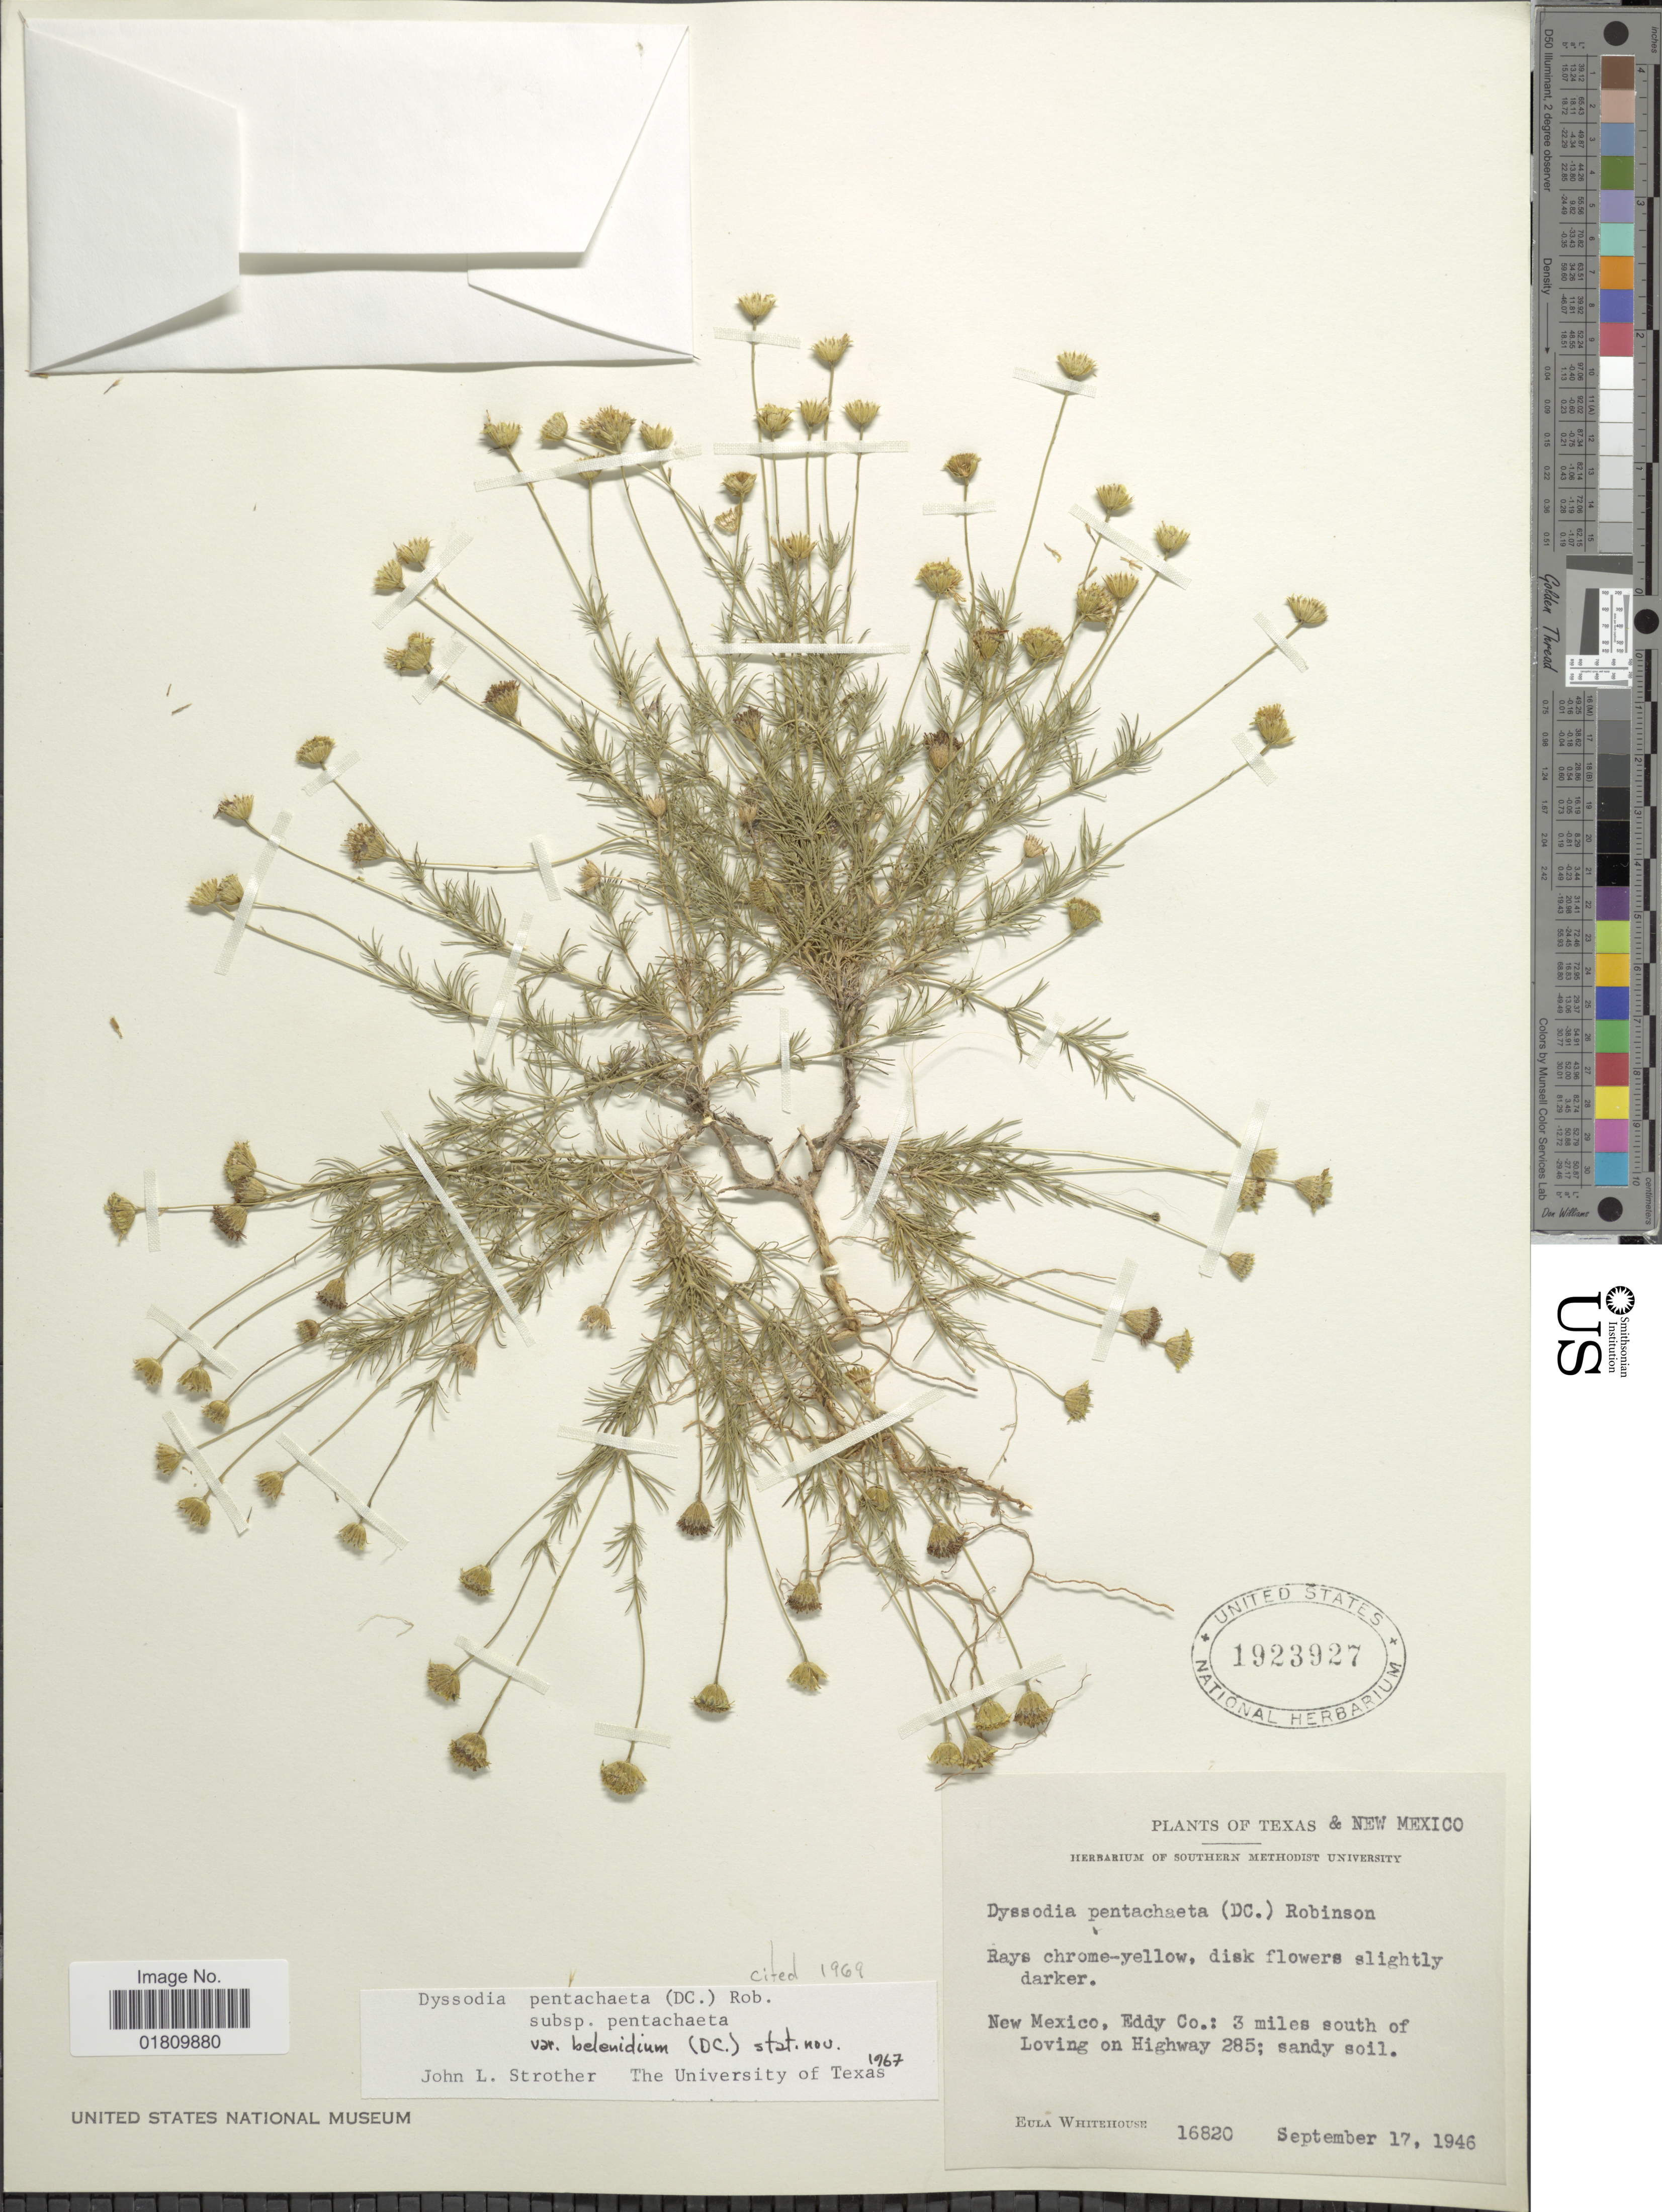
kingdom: Plantae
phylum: Tracheophyta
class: Magnoliopsida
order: Asterales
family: Asteraceae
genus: Thymophylla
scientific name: Thymophylla pentachaeta var. belenidium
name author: (DC.) Strother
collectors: E. Whitehouse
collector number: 16820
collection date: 1946-09-17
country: United States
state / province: New Mexico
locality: Eddy Co.: 3 miles south of Loving on Highway 285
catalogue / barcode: US 1923927